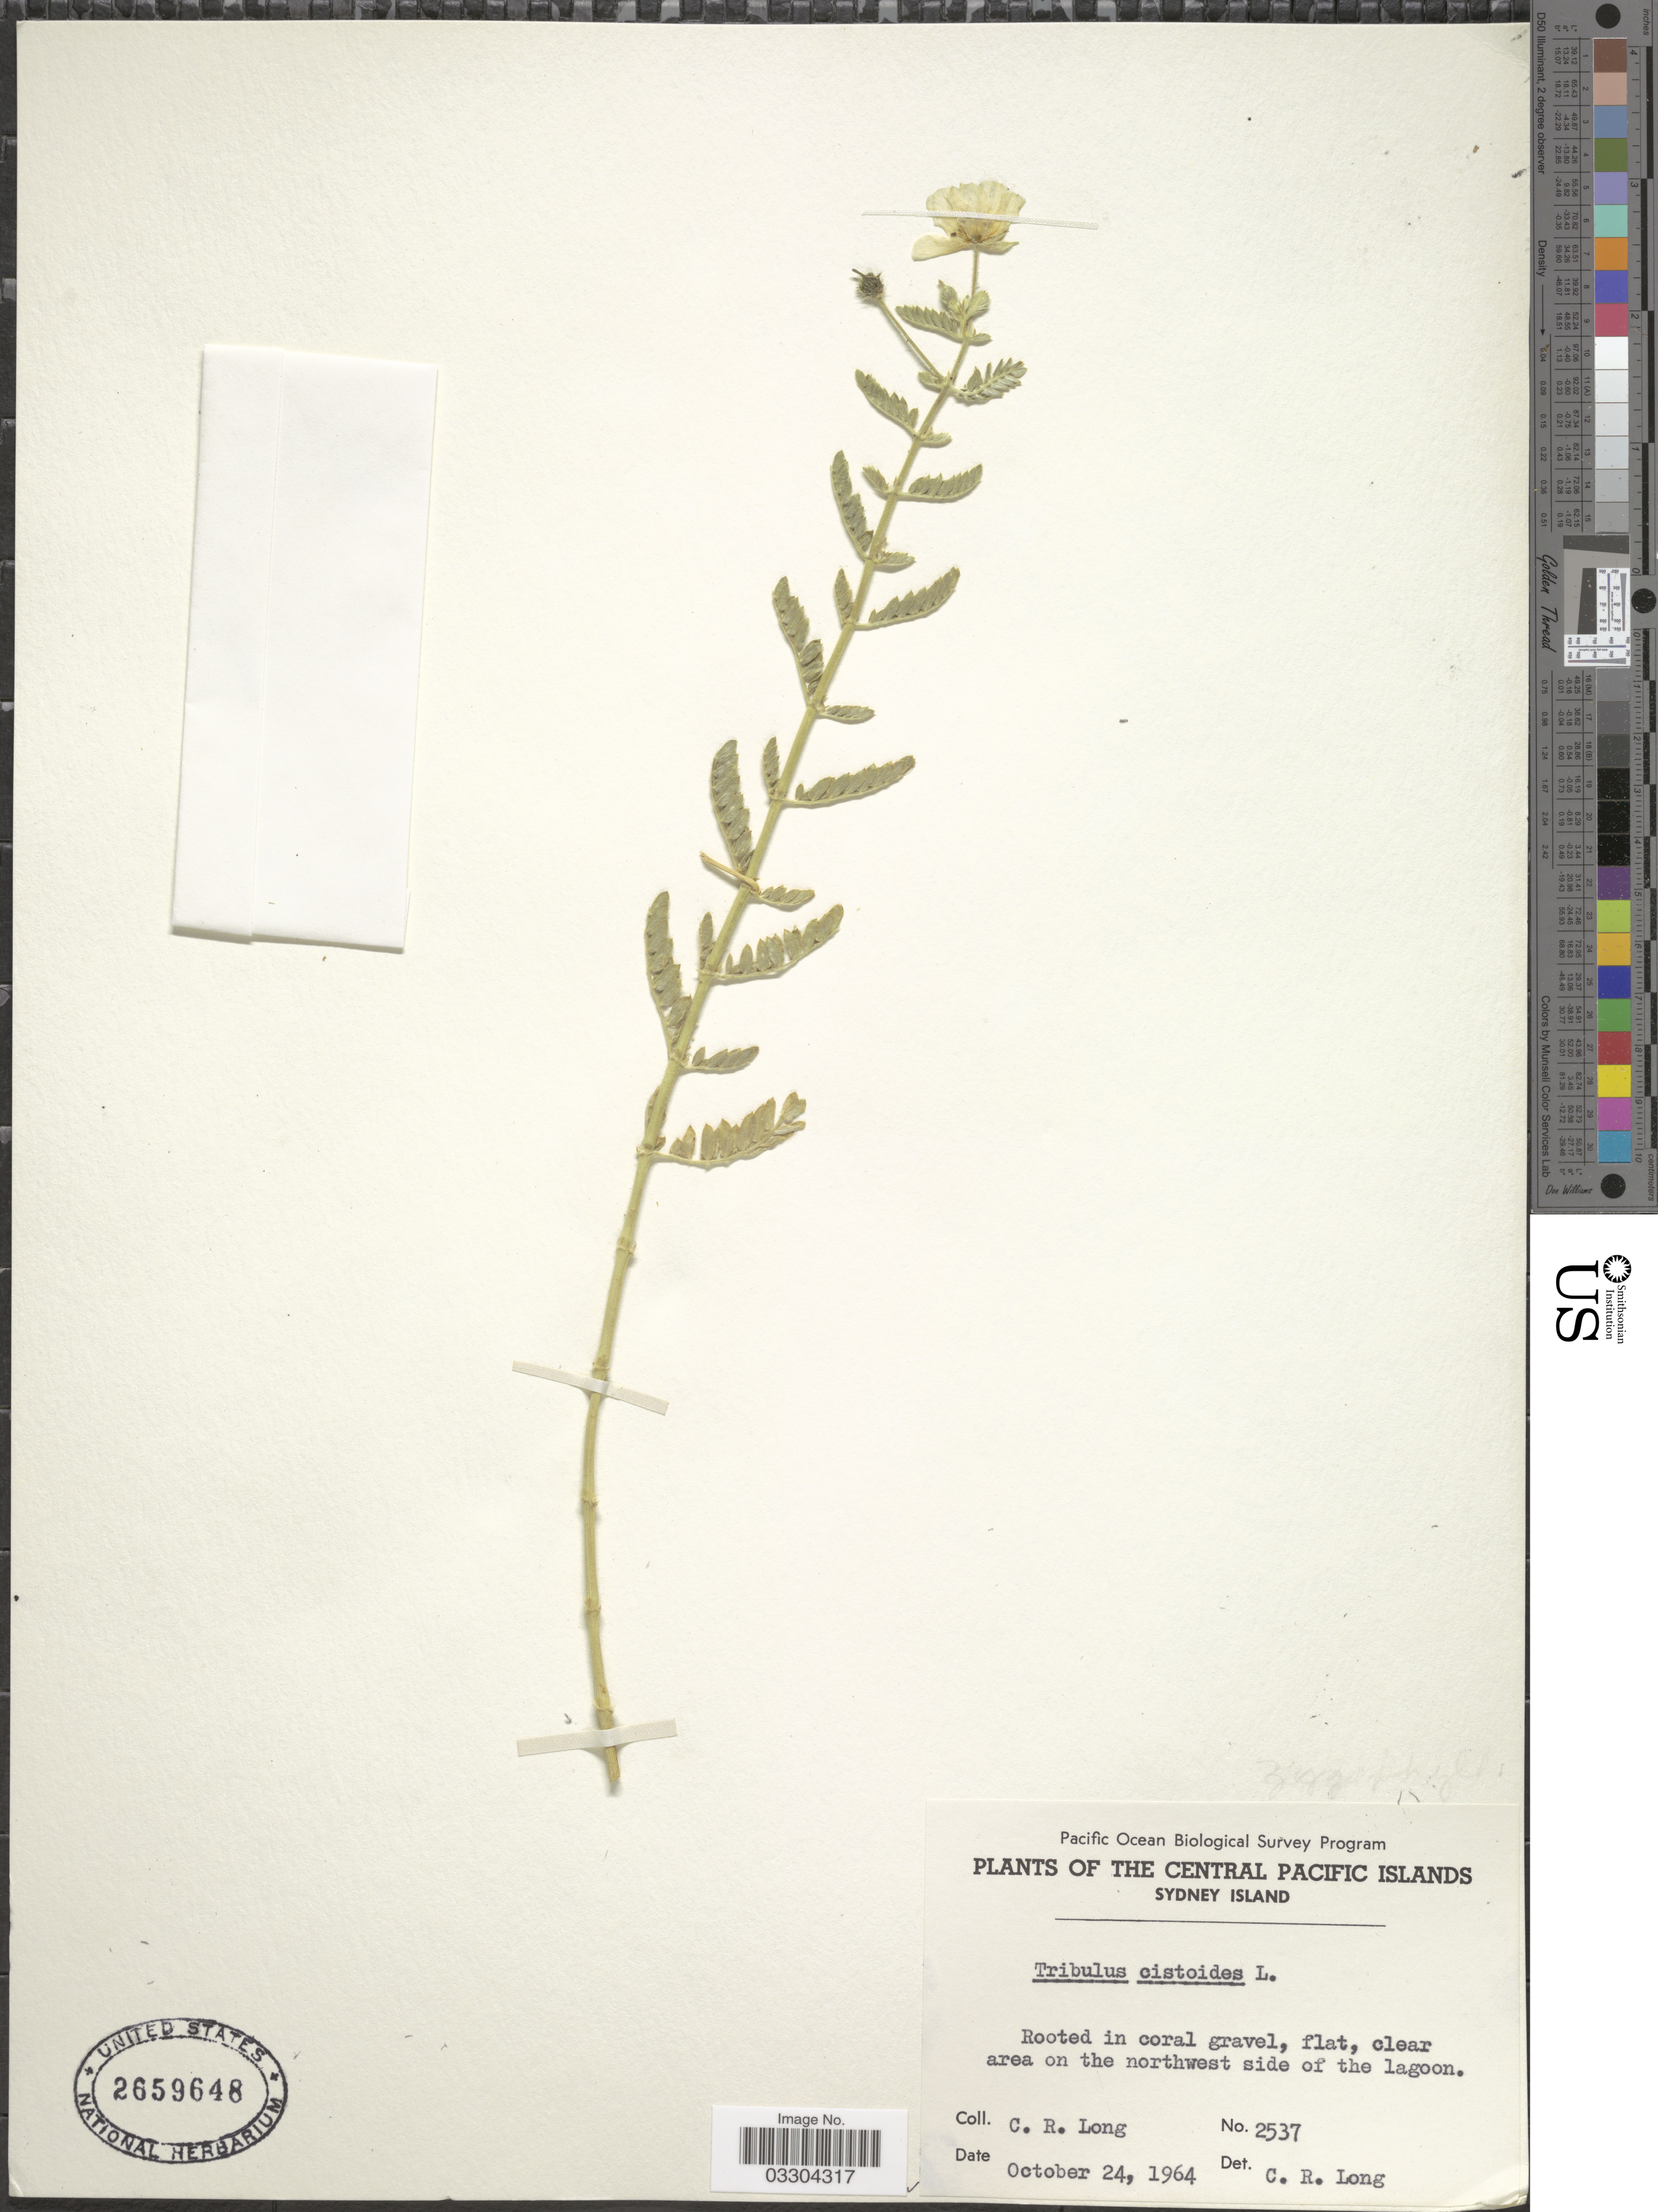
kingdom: Plantae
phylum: Tracheophyta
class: Magnoliopsida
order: Zygophyllales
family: Zygophyllaceae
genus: Tribulus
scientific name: Tribulus cistoides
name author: L.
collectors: C. R. Long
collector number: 2537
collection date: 1964-10-24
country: Kiribati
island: Manra [Sydney] Island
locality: The Central Pacific Islands. Sydney Island. Northwest side of the lagoon.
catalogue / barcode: US 2659648